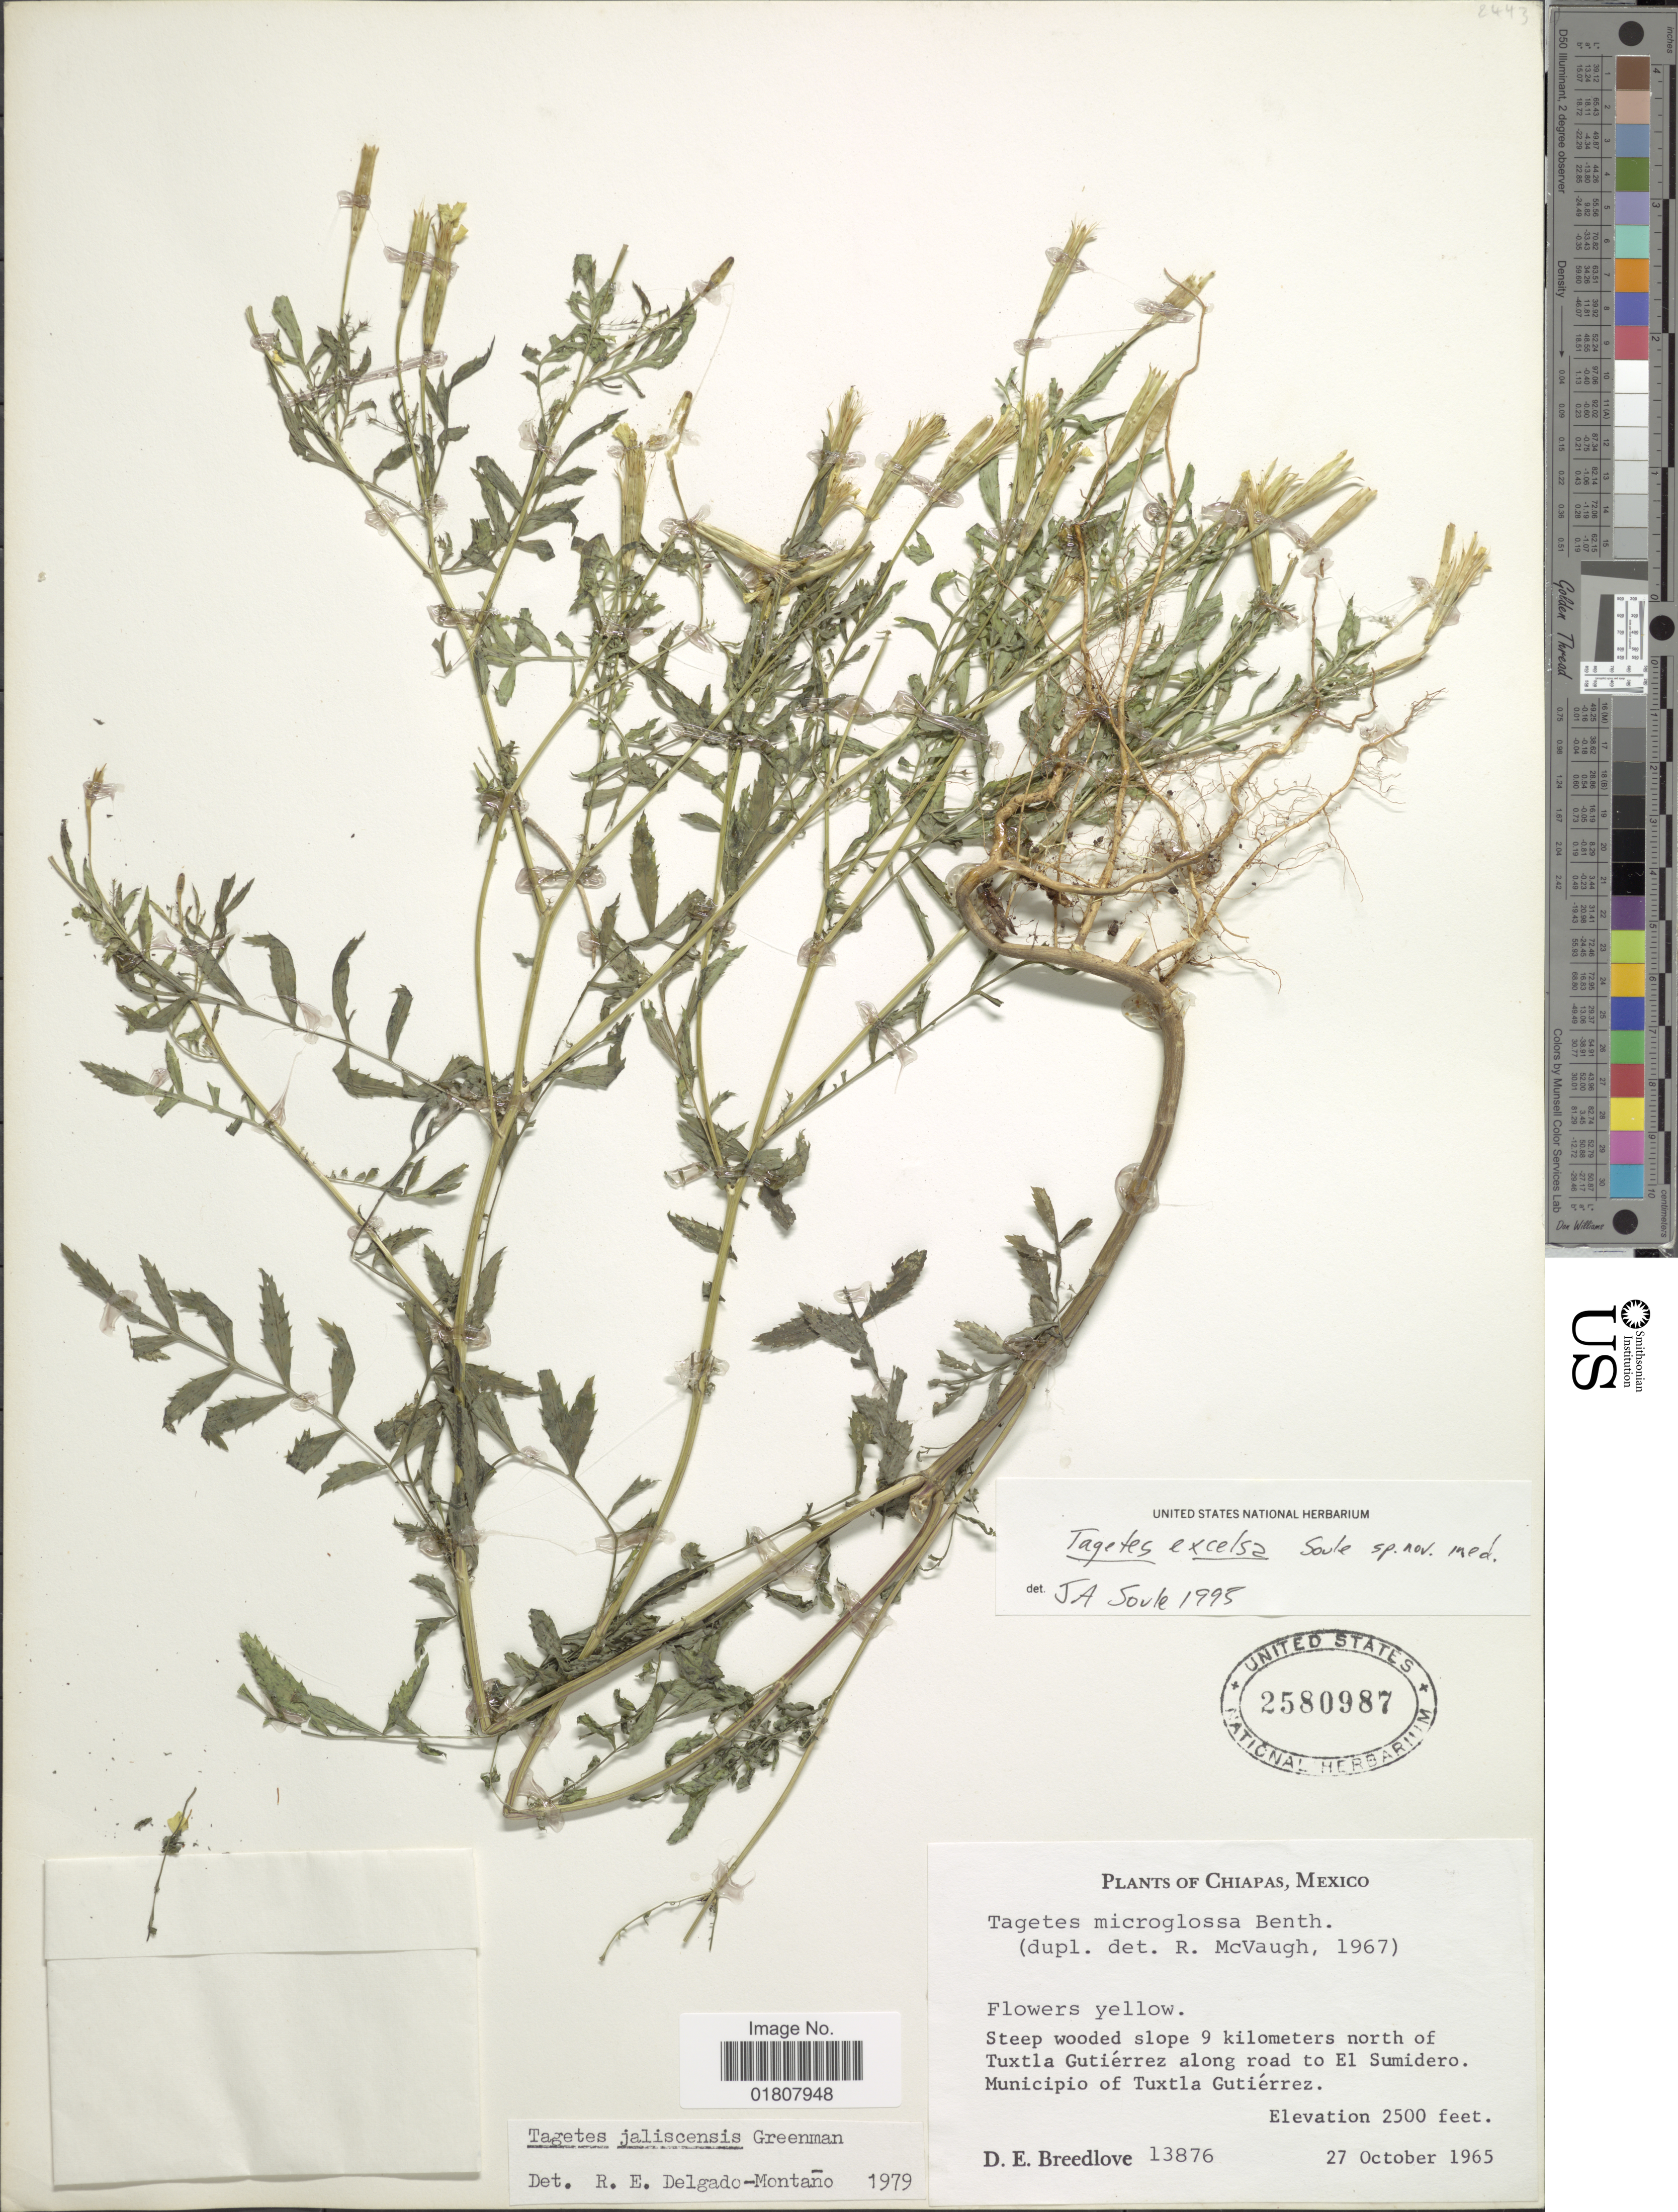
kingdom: Plantae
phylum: Tracheophyta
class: Magnoliopsida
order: Asterales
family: Asteraceae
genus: Tagetes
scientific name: Tagetes excelsa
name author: Soule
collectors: D. E. Breedlove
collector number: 13876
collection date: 1965-10-27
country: Mexico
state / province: Chiapas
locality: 9 kilometers north of Tuxtla Gutierrez along road to El Sumidero, Municipio of Tuxtla Gutierrez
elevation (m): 762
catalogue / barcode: US 2580987